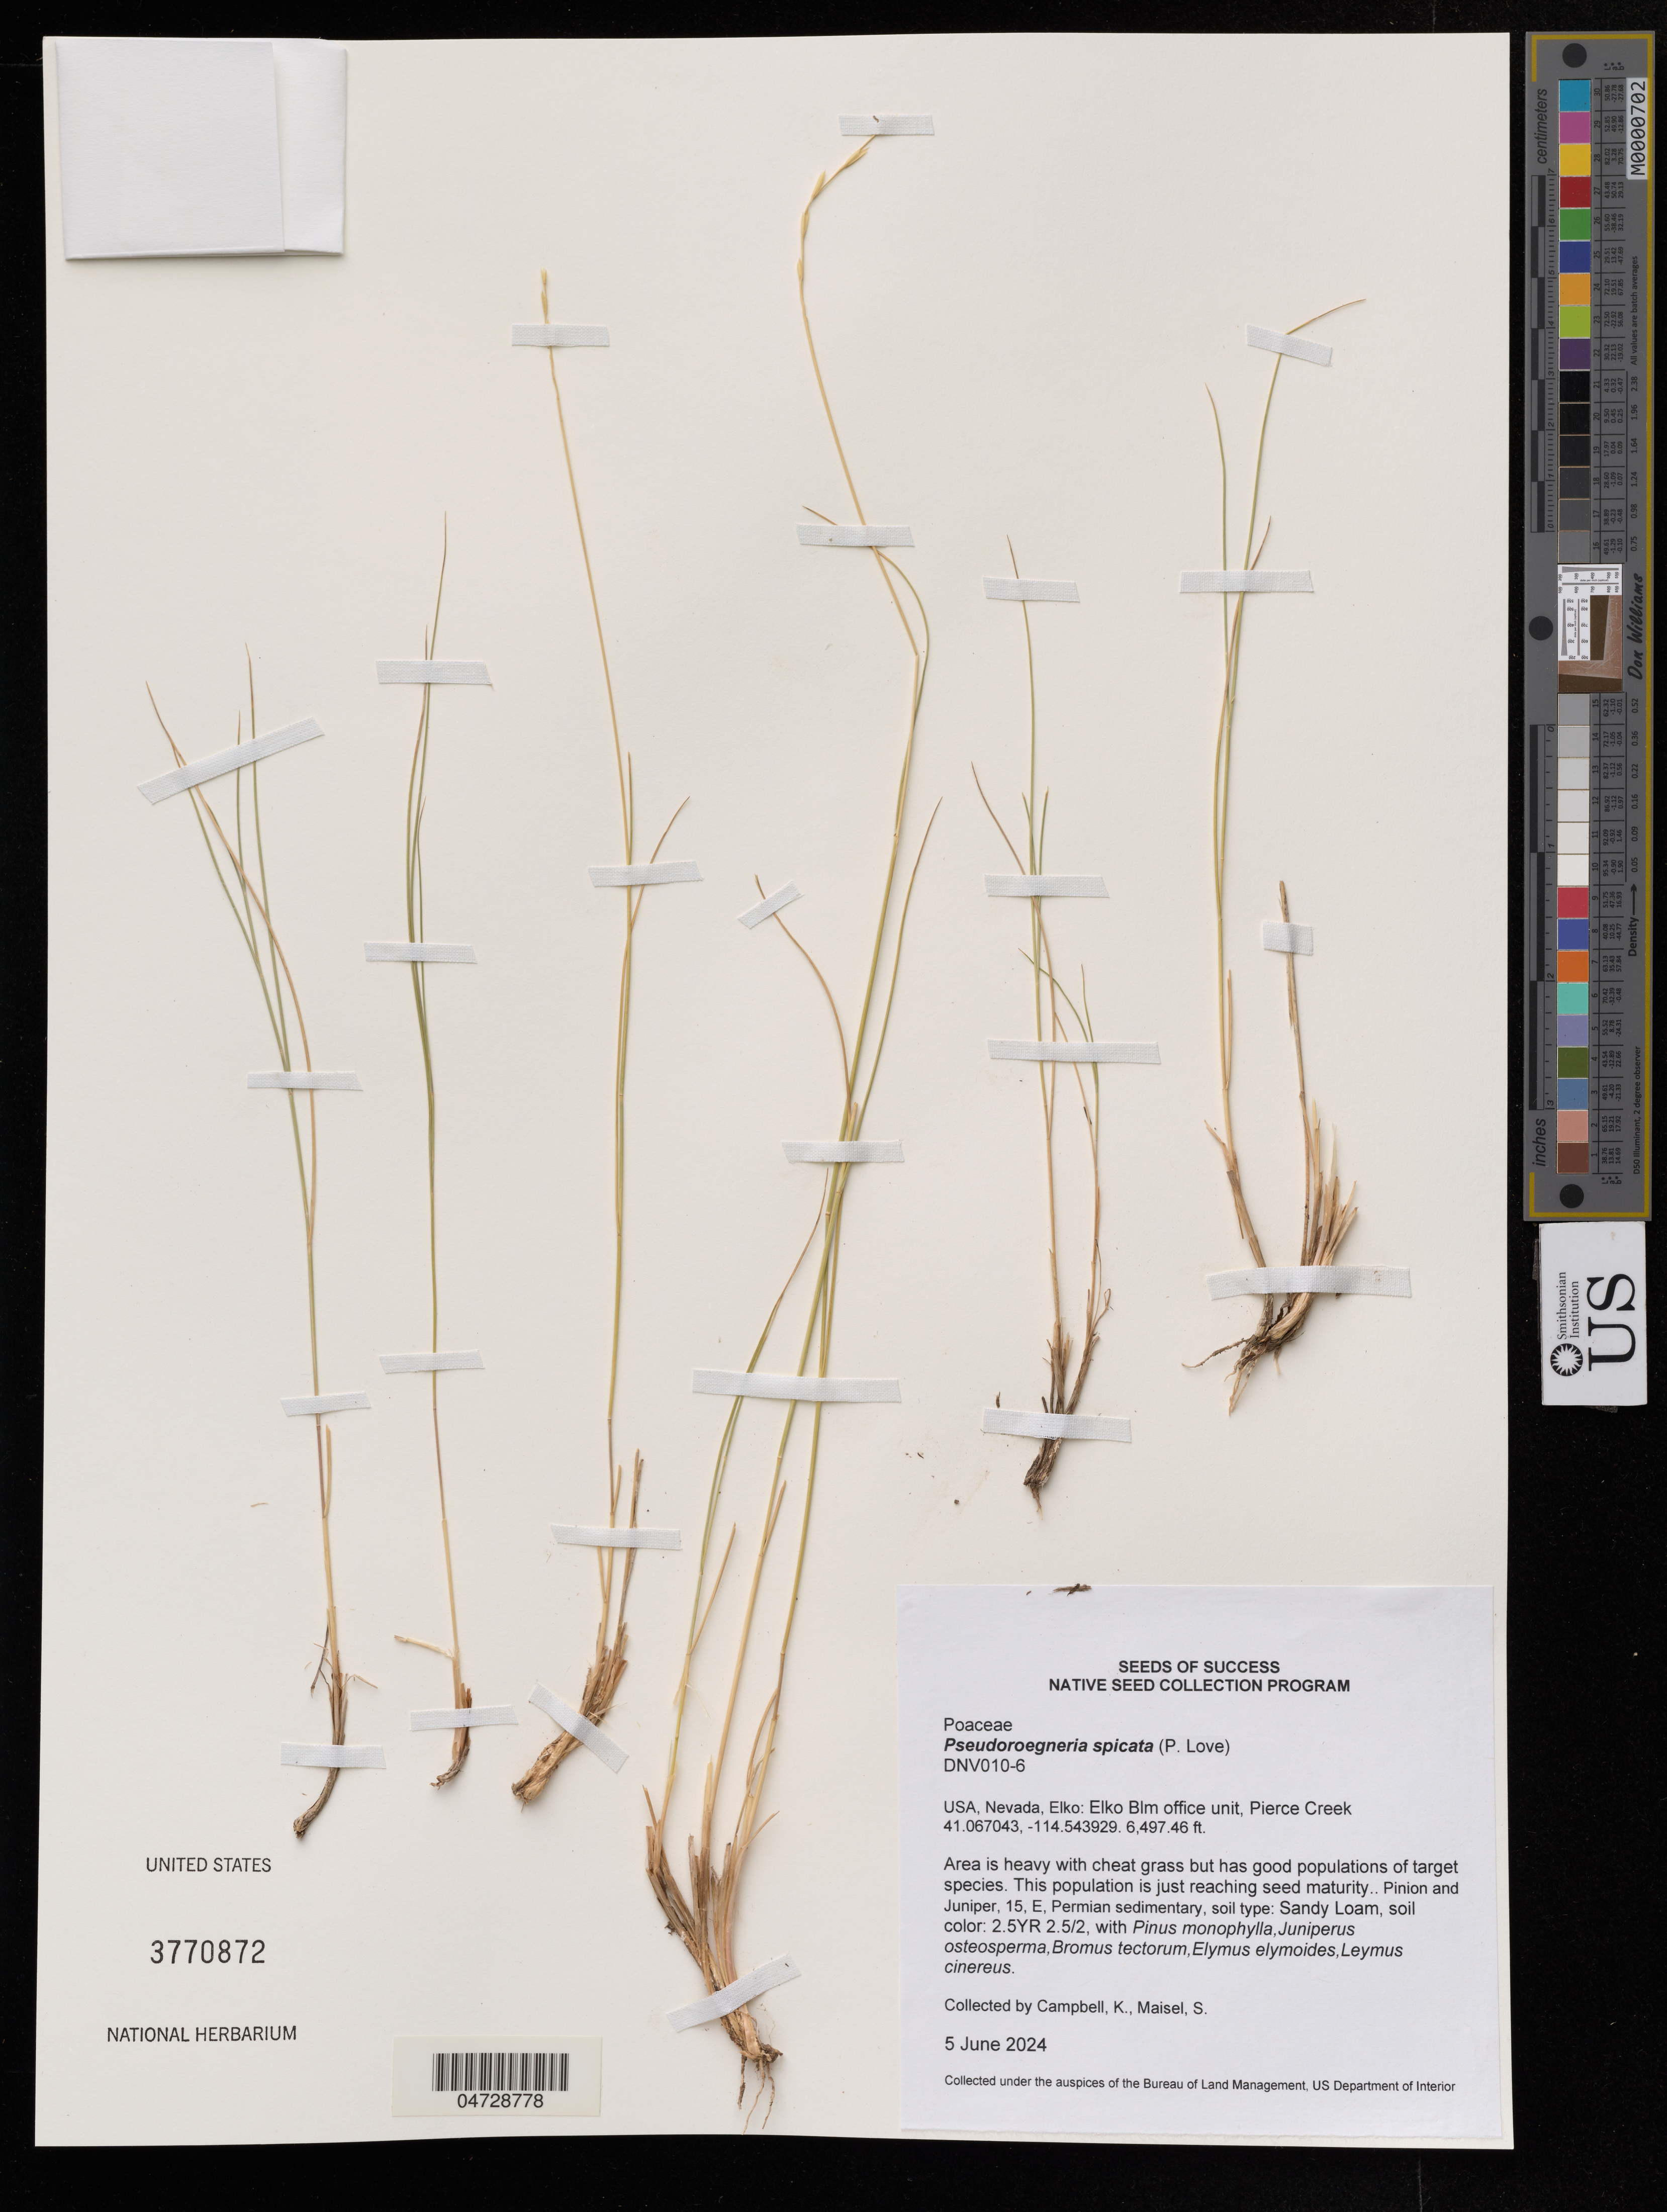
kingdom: Plantae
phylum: Tracheophyta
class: Liliopsida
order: Poales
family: Poaceae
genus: Pseudoroegneria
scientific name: Pseudoroegneria spicata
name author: (Pursh) Á. Löve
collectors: K. Campbell & S. Maisel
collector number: DNV010-6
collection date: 2024-09-05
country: United States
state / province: Nevada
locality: Elko: Elko Blm office unit, Pierce Creek.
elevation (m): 1980.43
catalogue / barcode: US 3770872